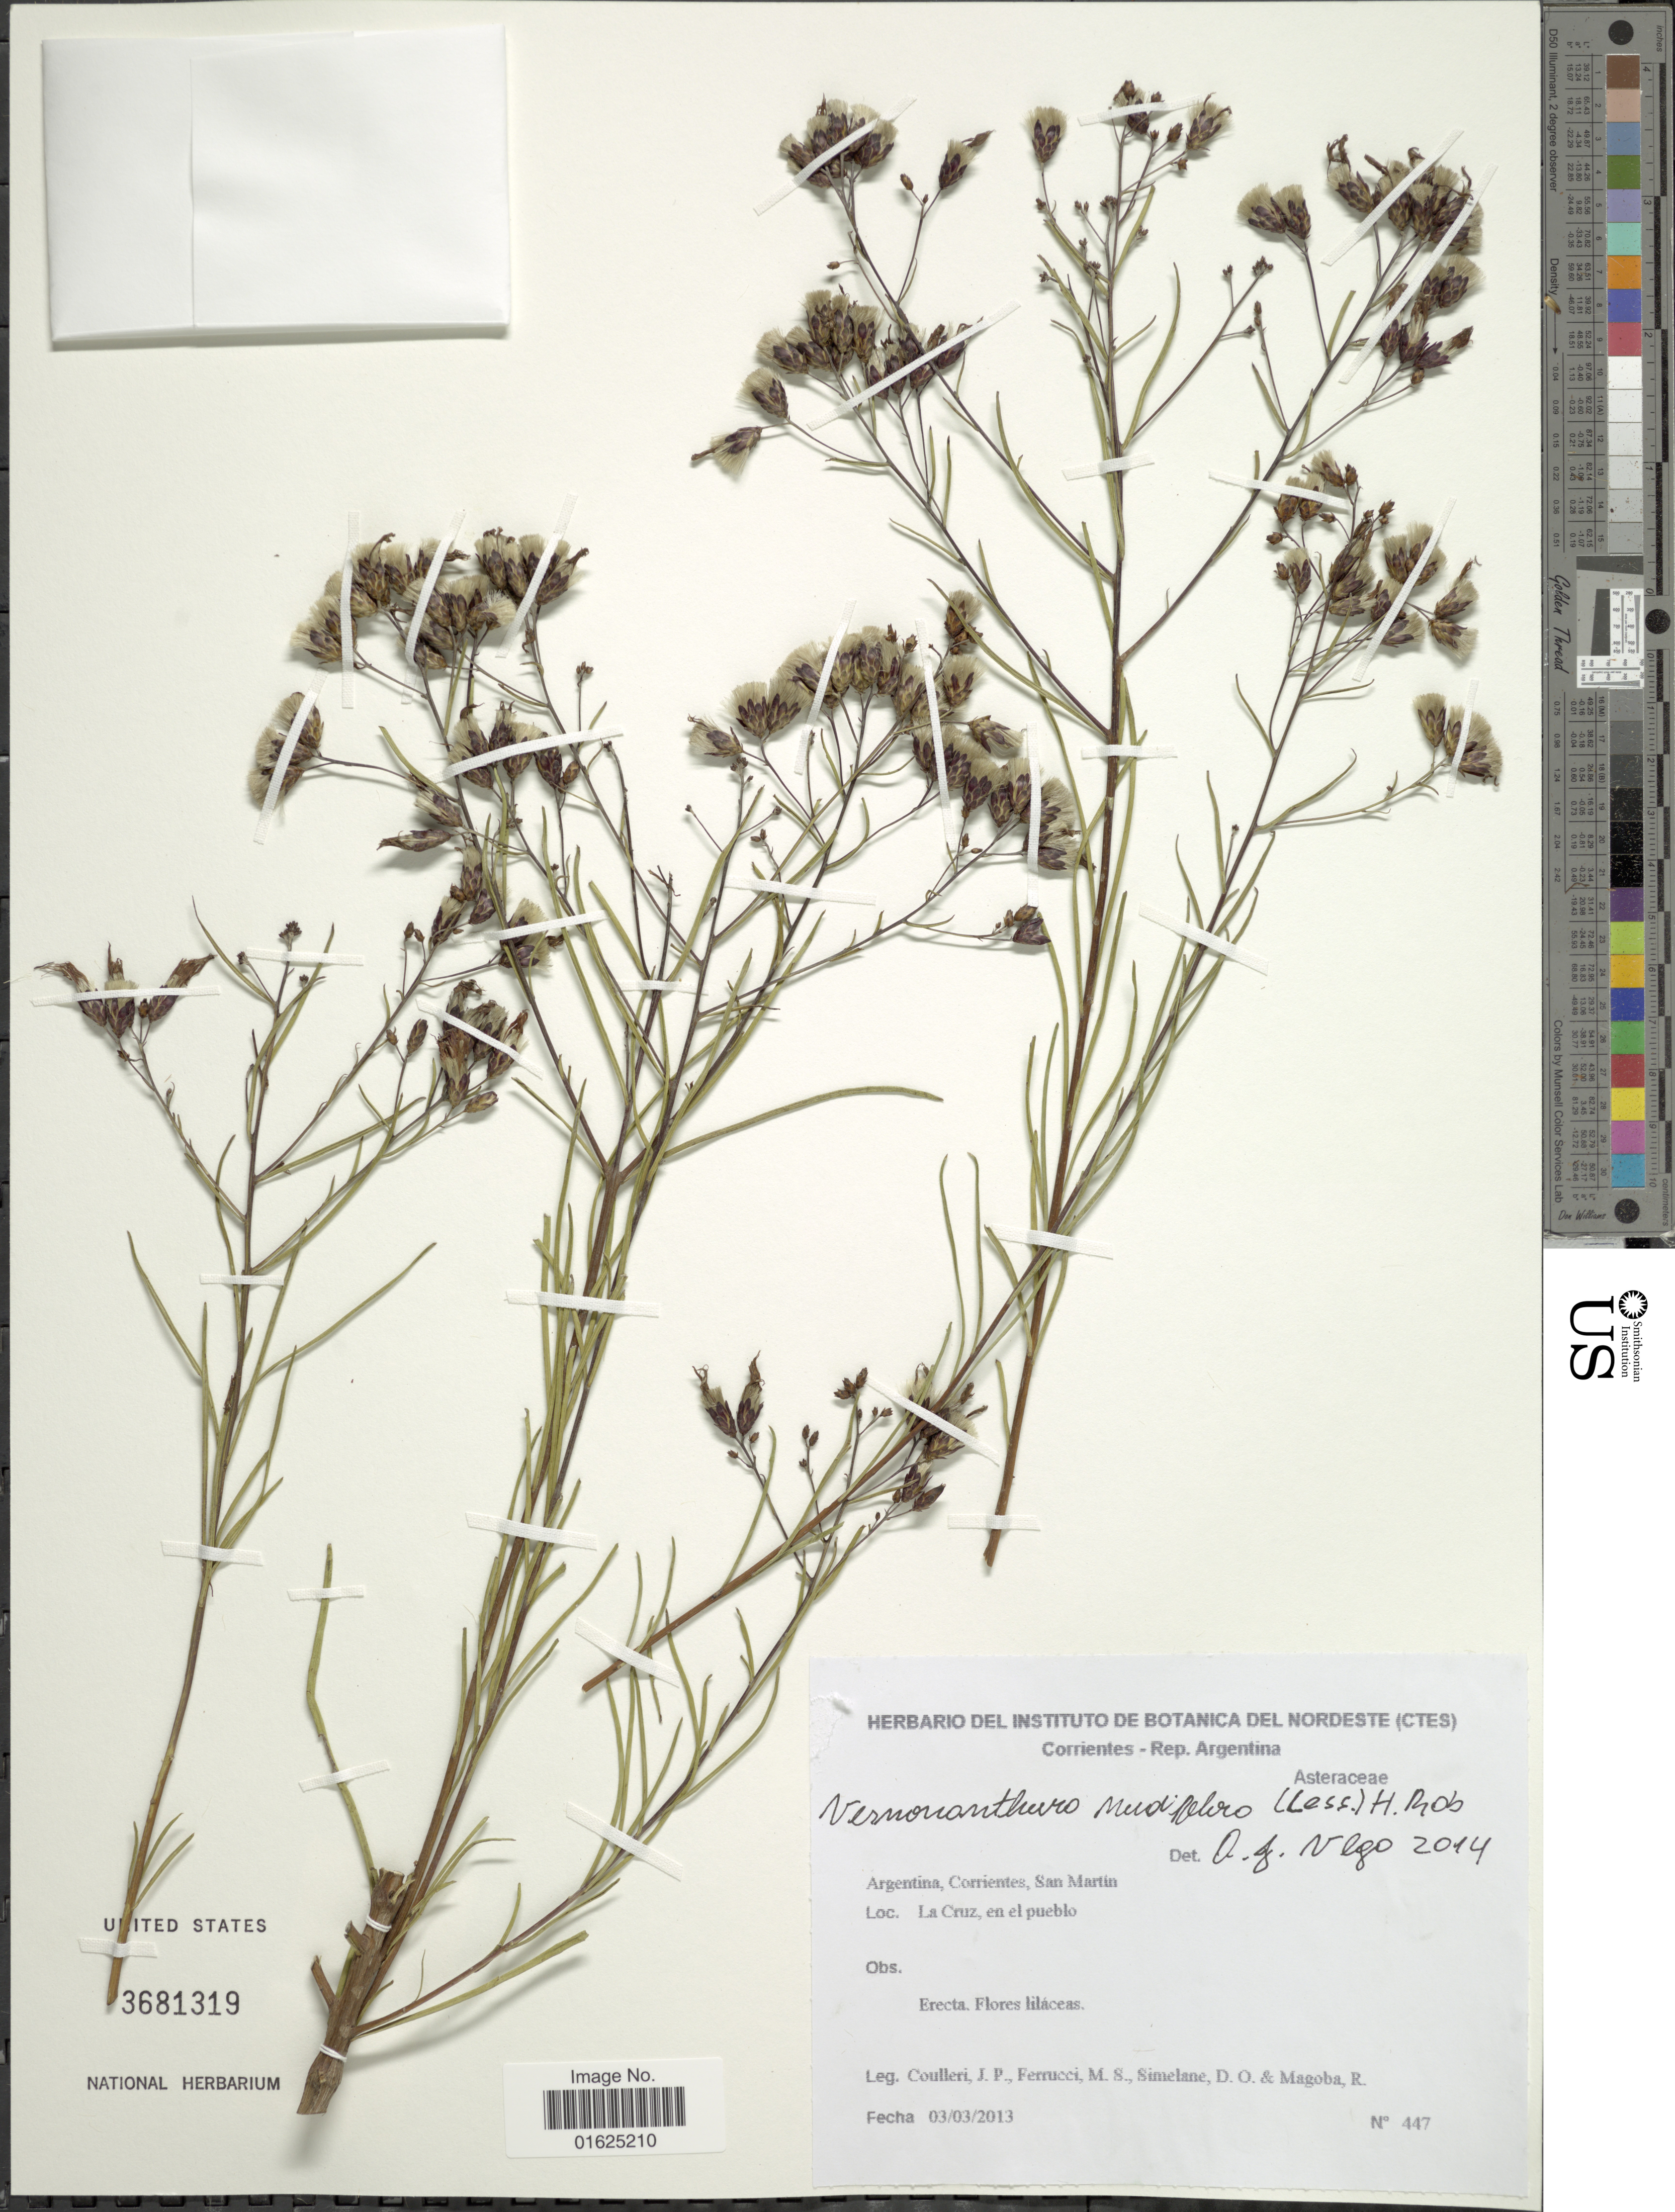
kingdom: Plantae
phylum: Tracheophyta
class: Magnoliopsida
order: Asterales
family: Asteraceae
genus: Vernonanthura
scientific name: Vernonanthura nudiflora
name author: (Less.) H. Rob.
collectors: J. Coulleri, M. S. Ferrucci, D. Simelane & R. Magoba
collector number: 447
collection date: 2013-03-03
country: Argentina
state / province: Corrientes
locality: San Martin, :a Cruz, en el pueblo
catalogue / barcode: US 3681319